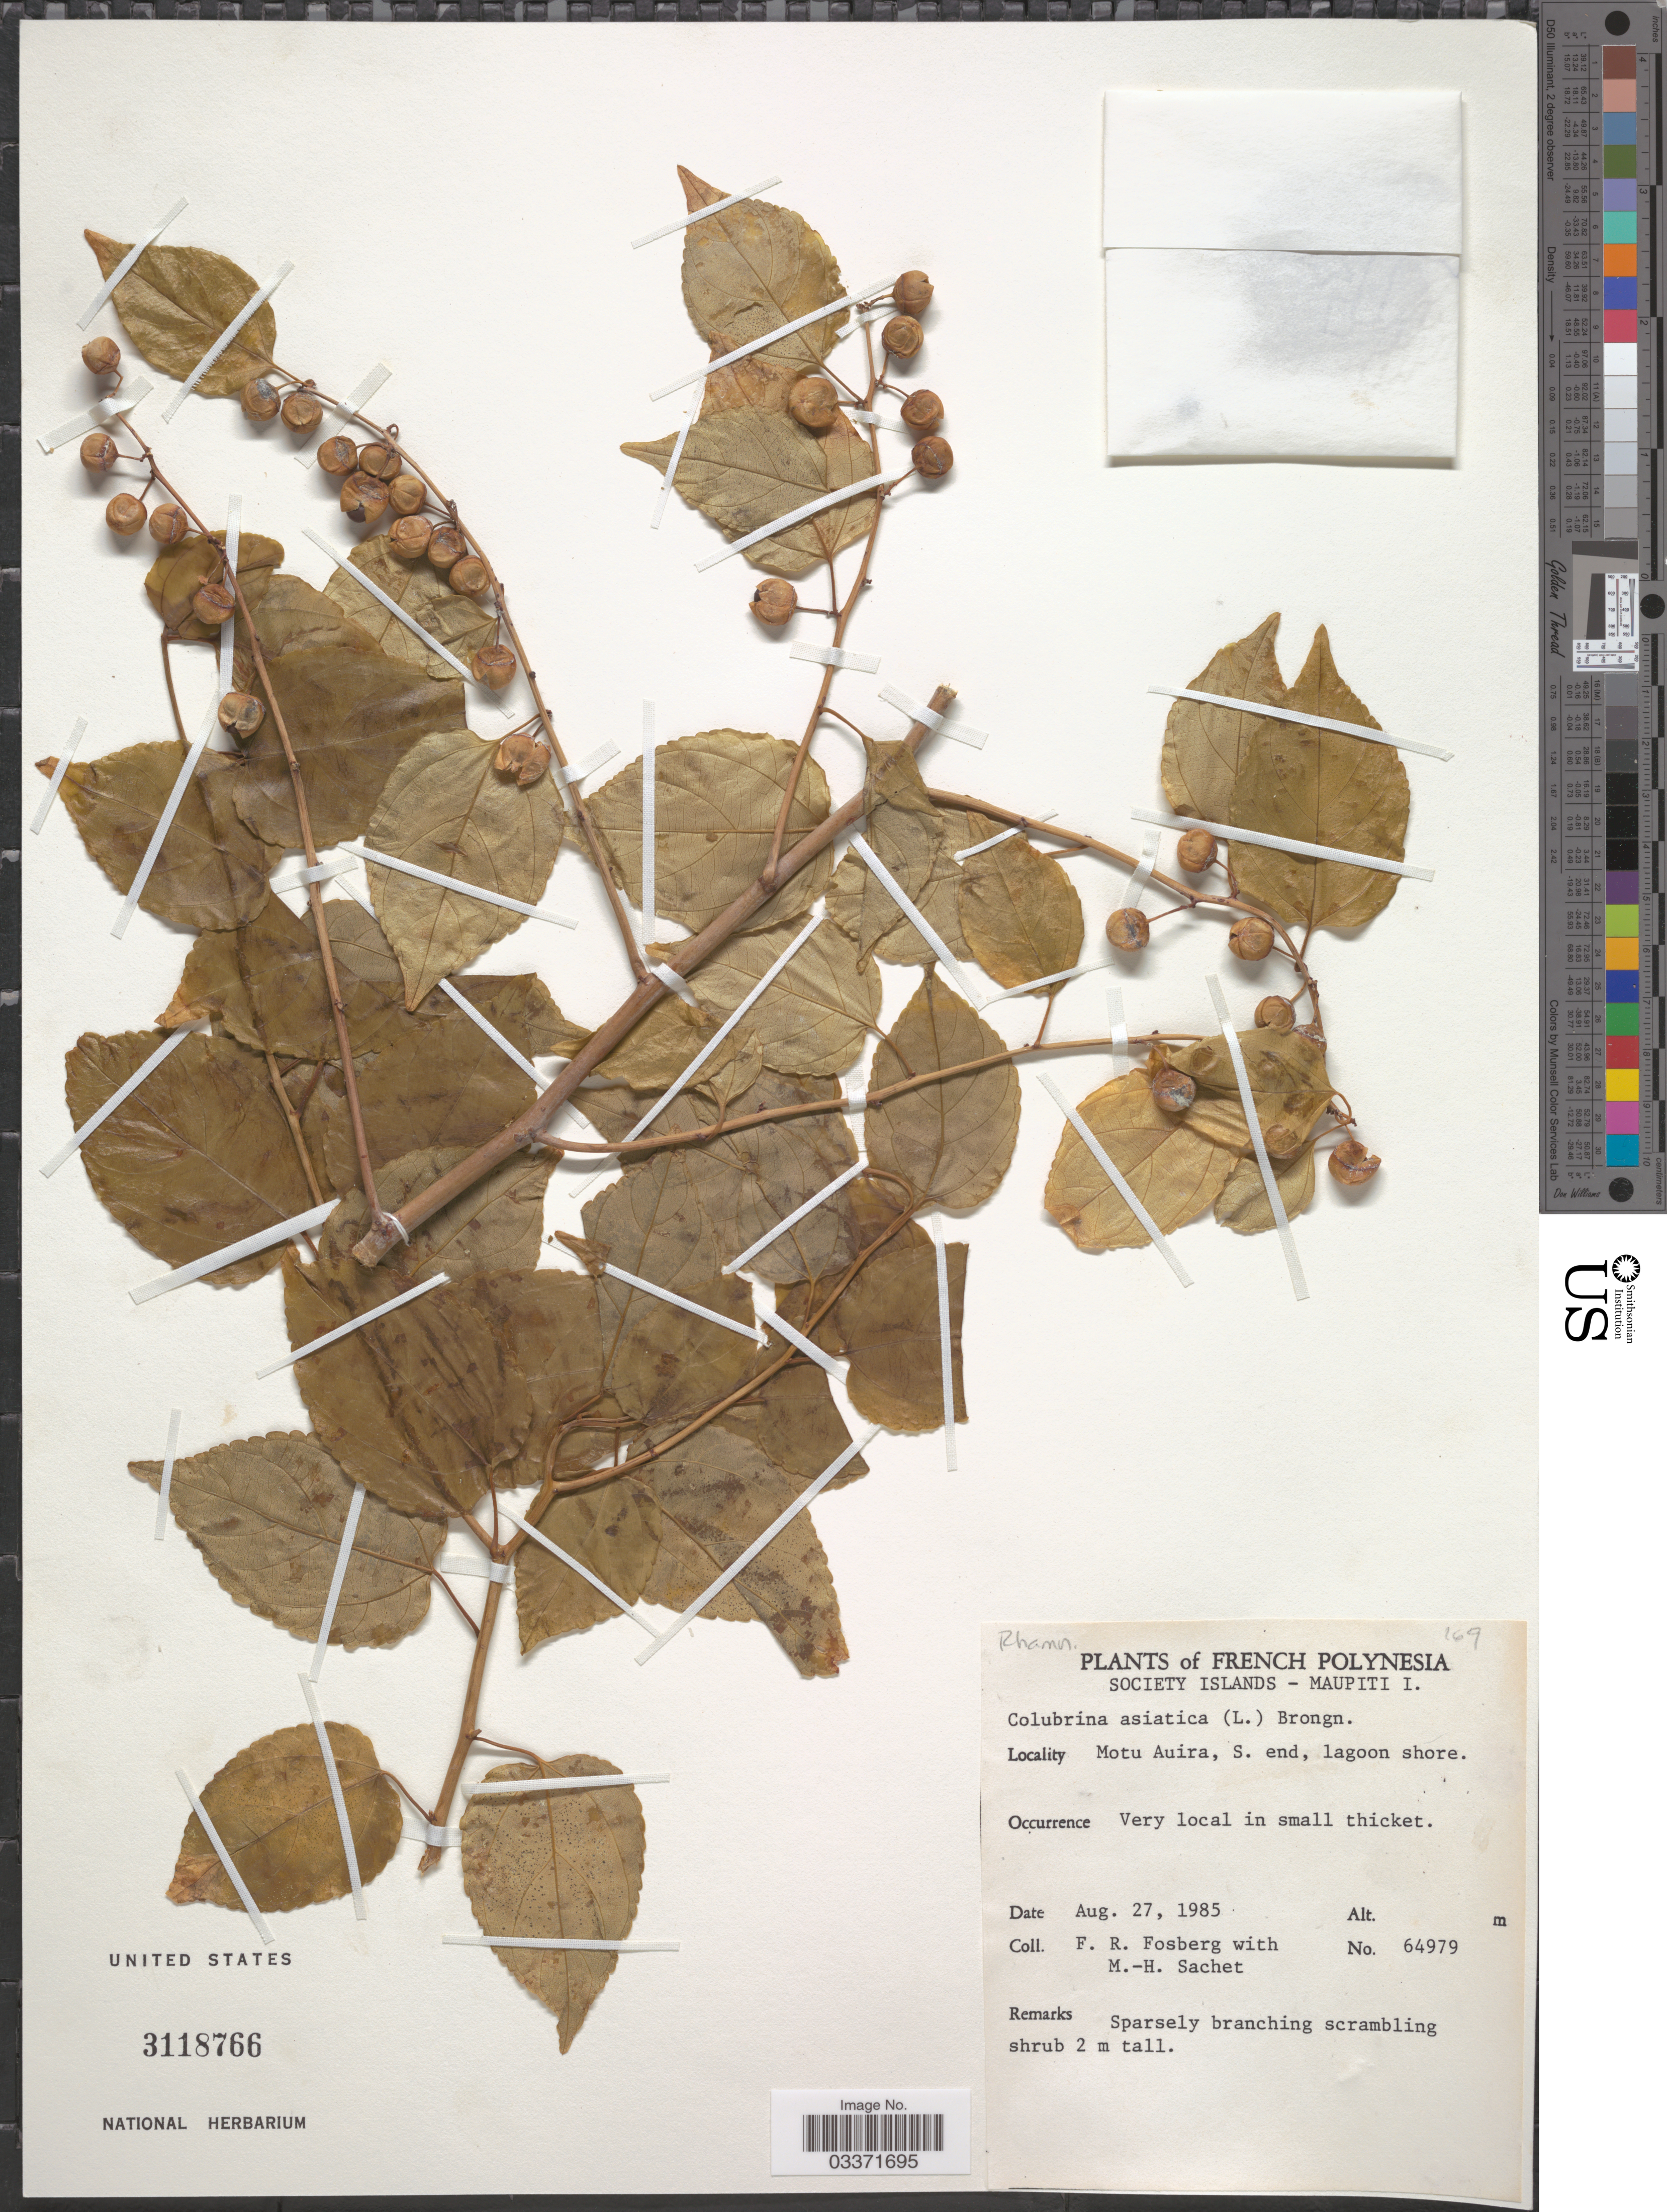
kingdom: Plantae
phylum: Tracheophyta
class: Magnoliopsida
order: Rosales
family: Rhamnaceae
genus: Colubrina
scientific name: Colubrina asiatica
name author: (L.) Brongn.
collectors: F. R. Fosberg & M.-H. Sachet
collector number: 64979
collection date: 1985-08-27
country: French Polynesia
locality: Society Islands - Maupiti I., Motu Auira, S. end, lagoon shore.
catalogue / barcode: US 3118766